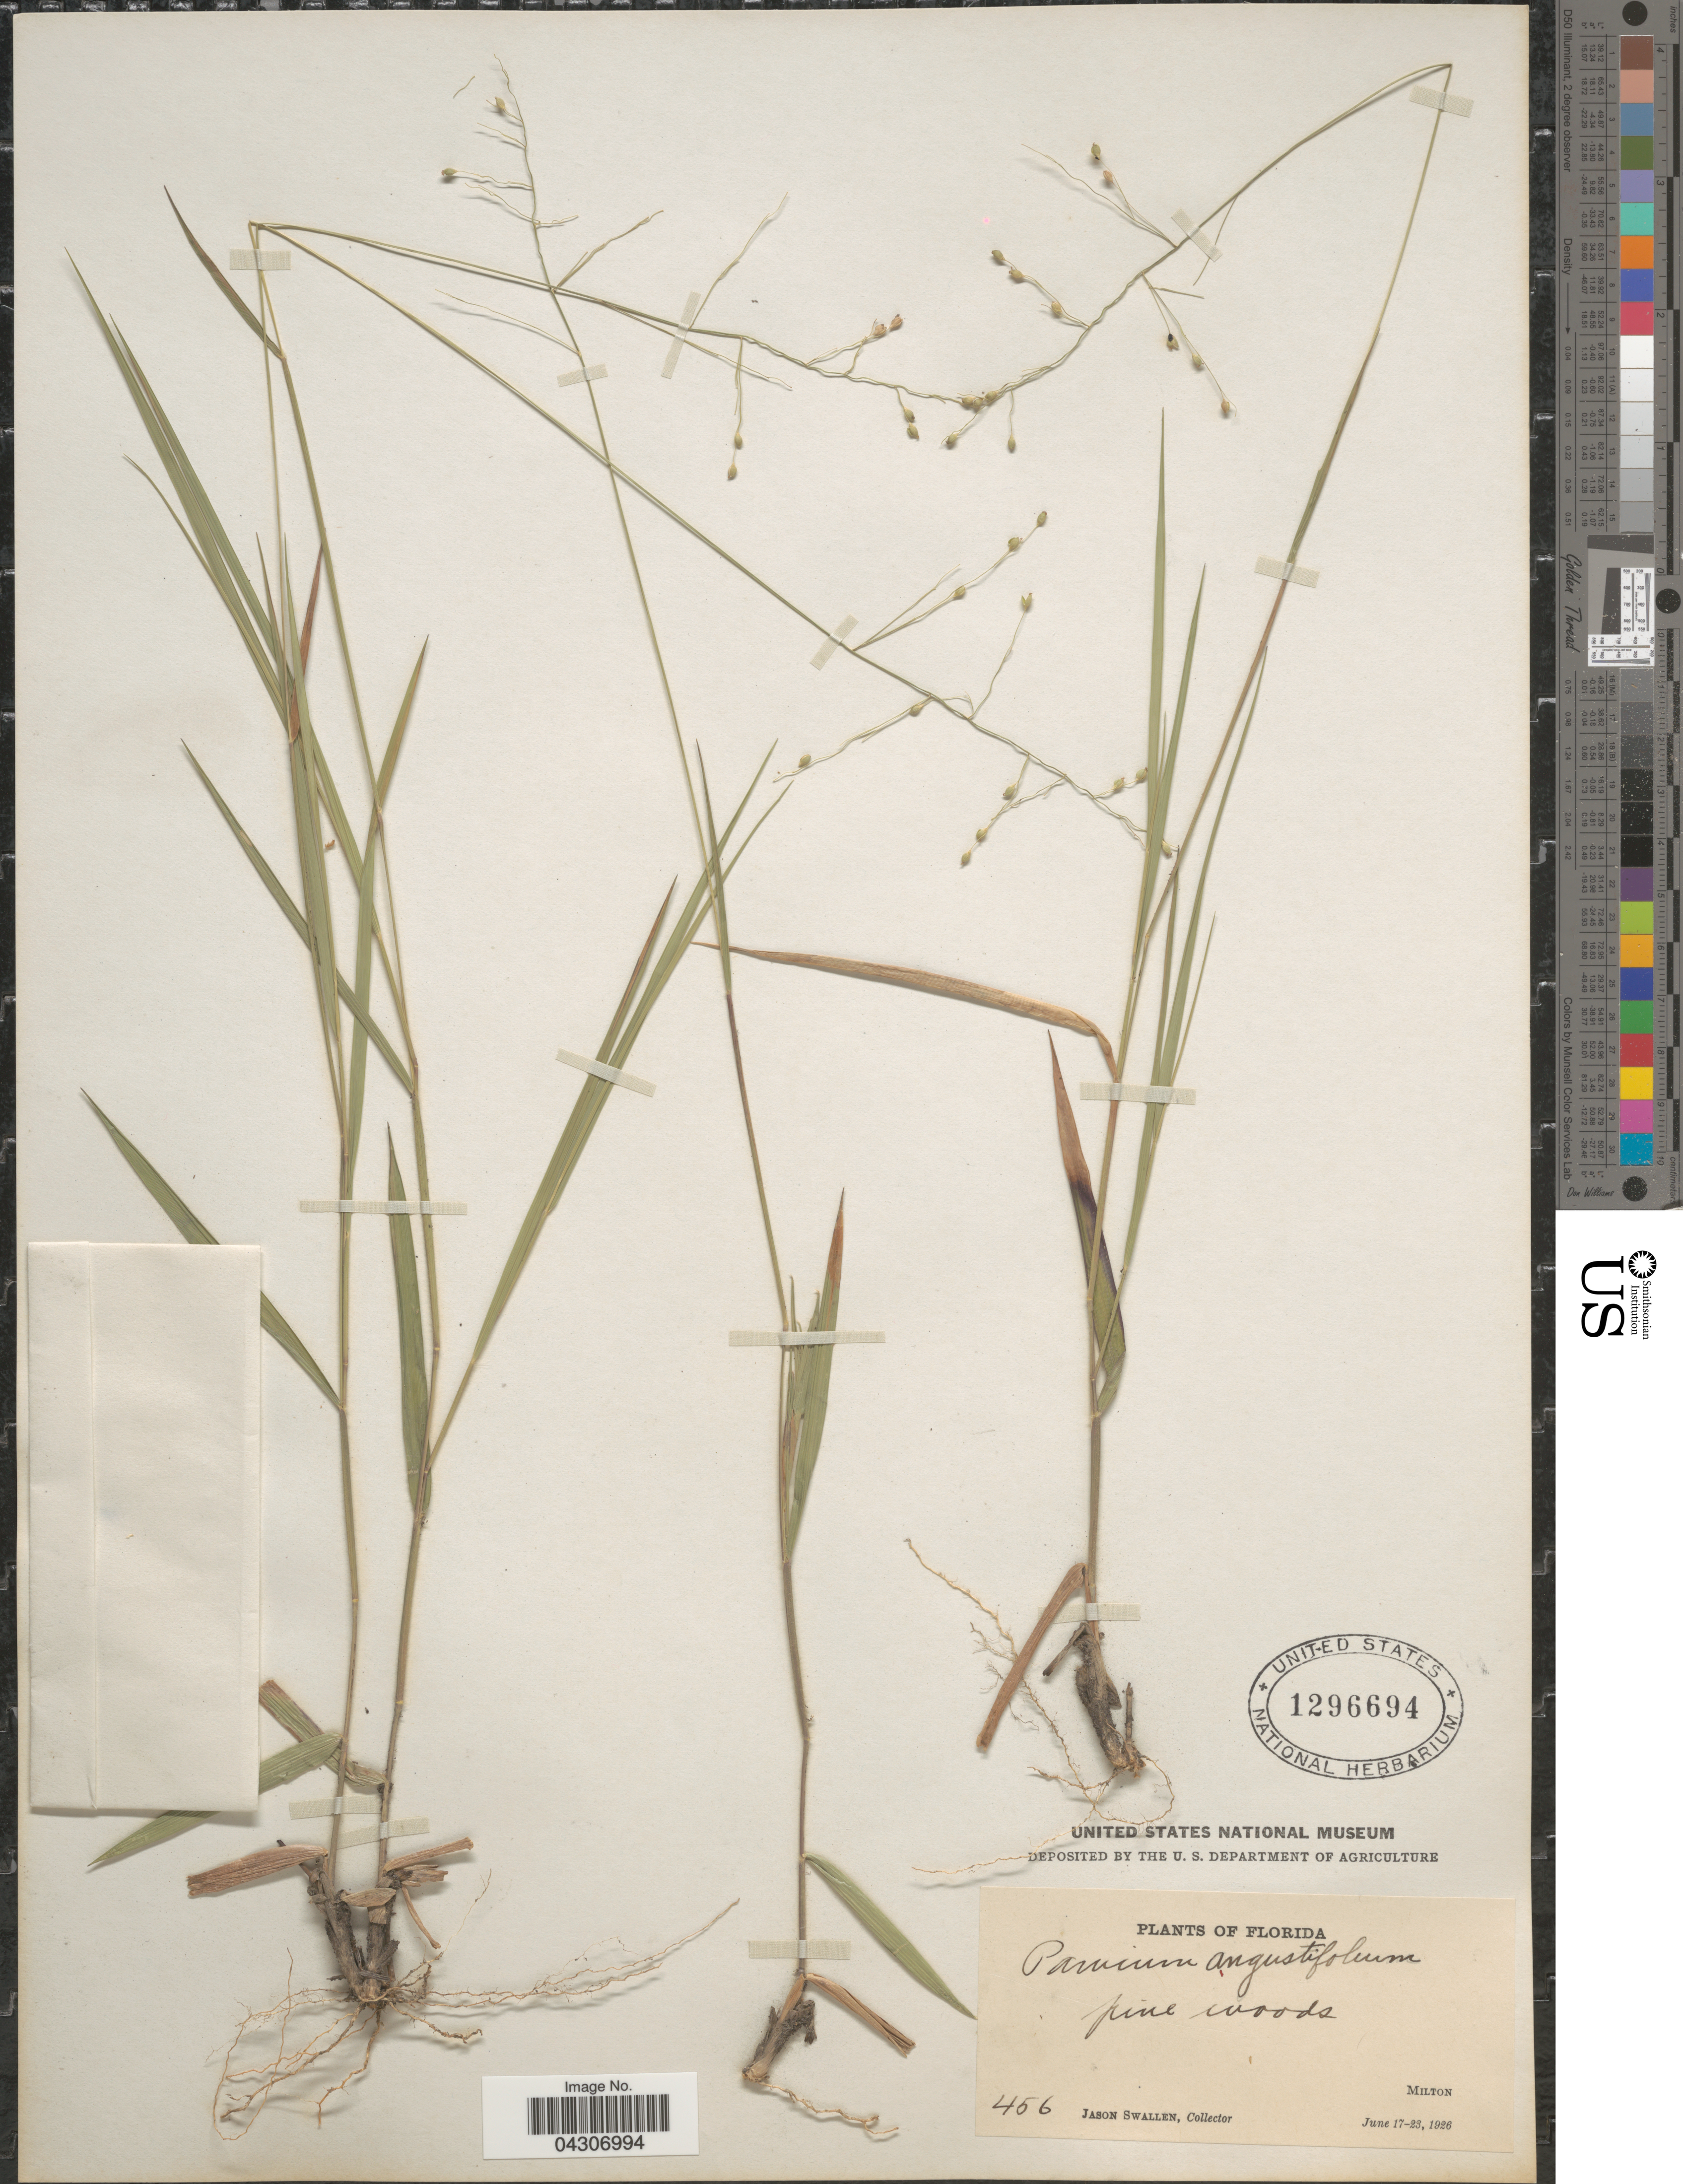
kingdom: Plantae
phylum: Tracheophyta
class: Liliopsida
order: Poales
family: Poaceae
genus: Dichanthelium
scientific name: Dichanthelium aciculare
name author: (Desv. ex Poir.) Gould & C.A. Clark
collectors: J. R. Swallen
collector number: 456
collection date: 1926-06-17/1926-06-23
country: United States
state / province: Florida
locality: Milton.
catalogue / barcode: US 1296694